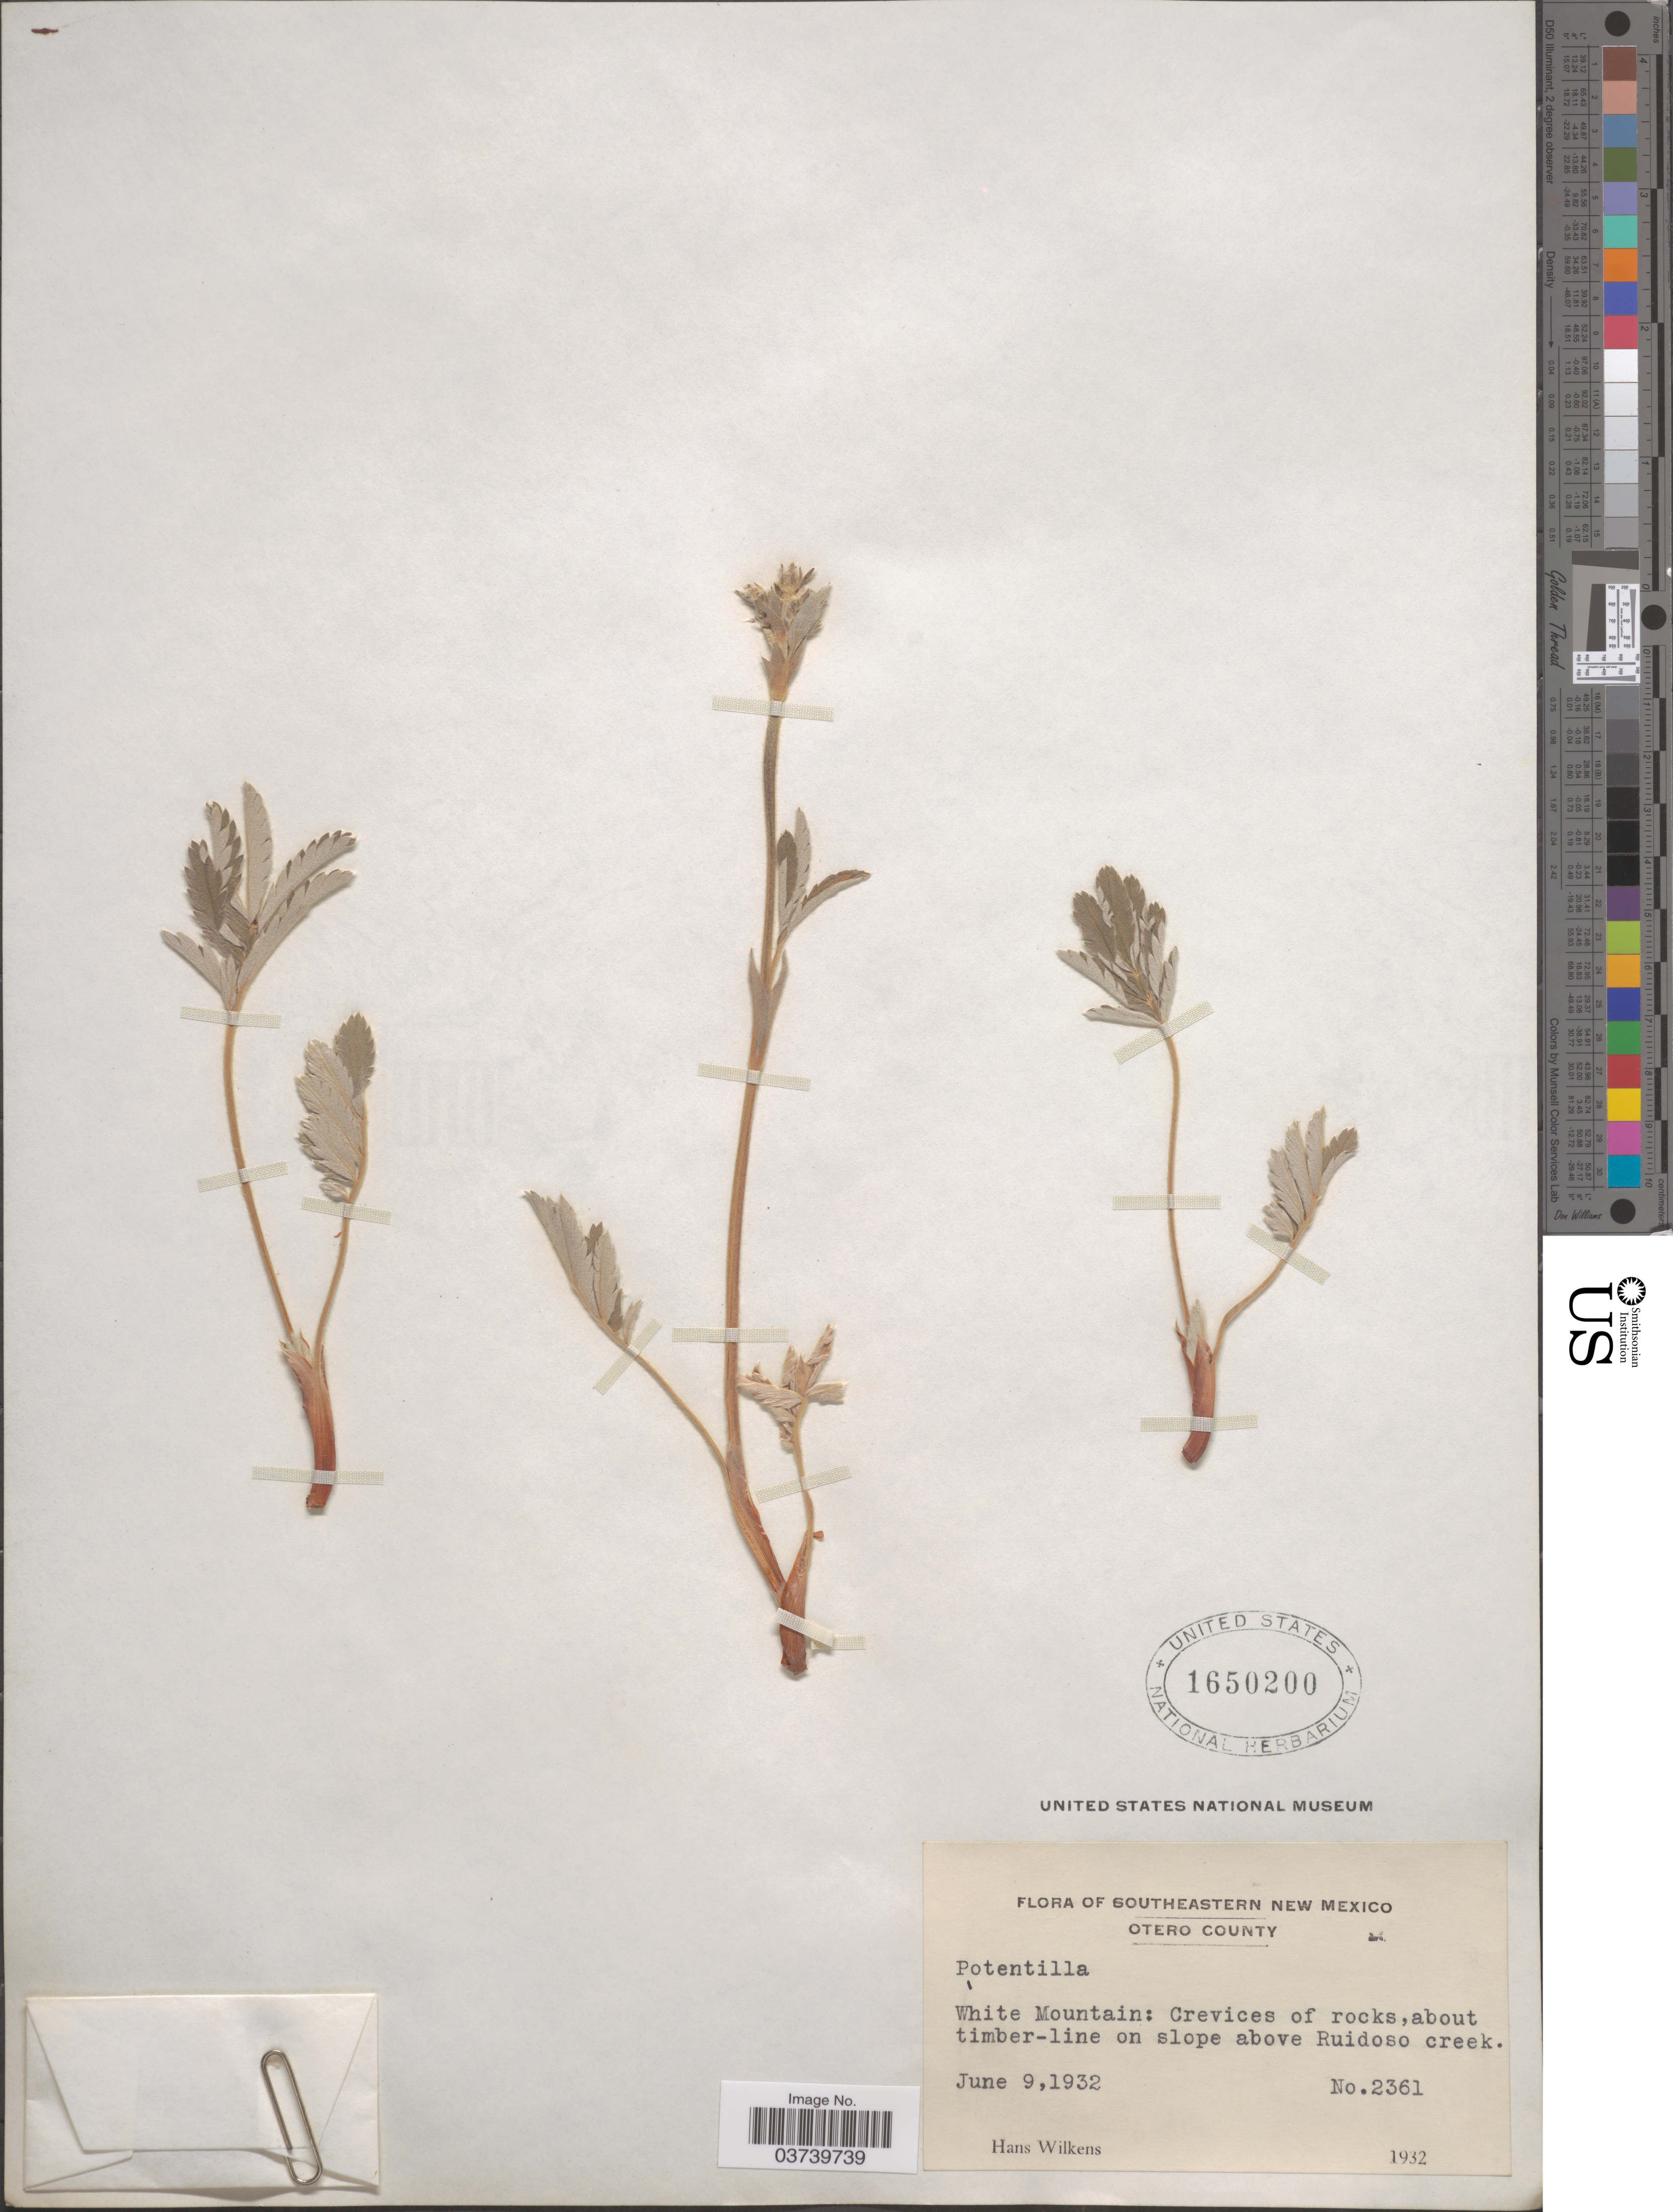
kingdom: Plantae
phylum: Tracheophyta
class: Magnoliopsida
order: Rosales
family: Rosaceae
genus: Potentilla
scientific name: Potentilla sp.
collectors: H. Wilkens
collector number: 2361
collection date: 1932-06-09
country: United States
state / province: New Mexico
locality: Southeastern New Mexico. Otero County. White Mountain: Crevices of rocks, about timber-line on slope above Ruidoso creek.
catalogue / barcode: US 1650200